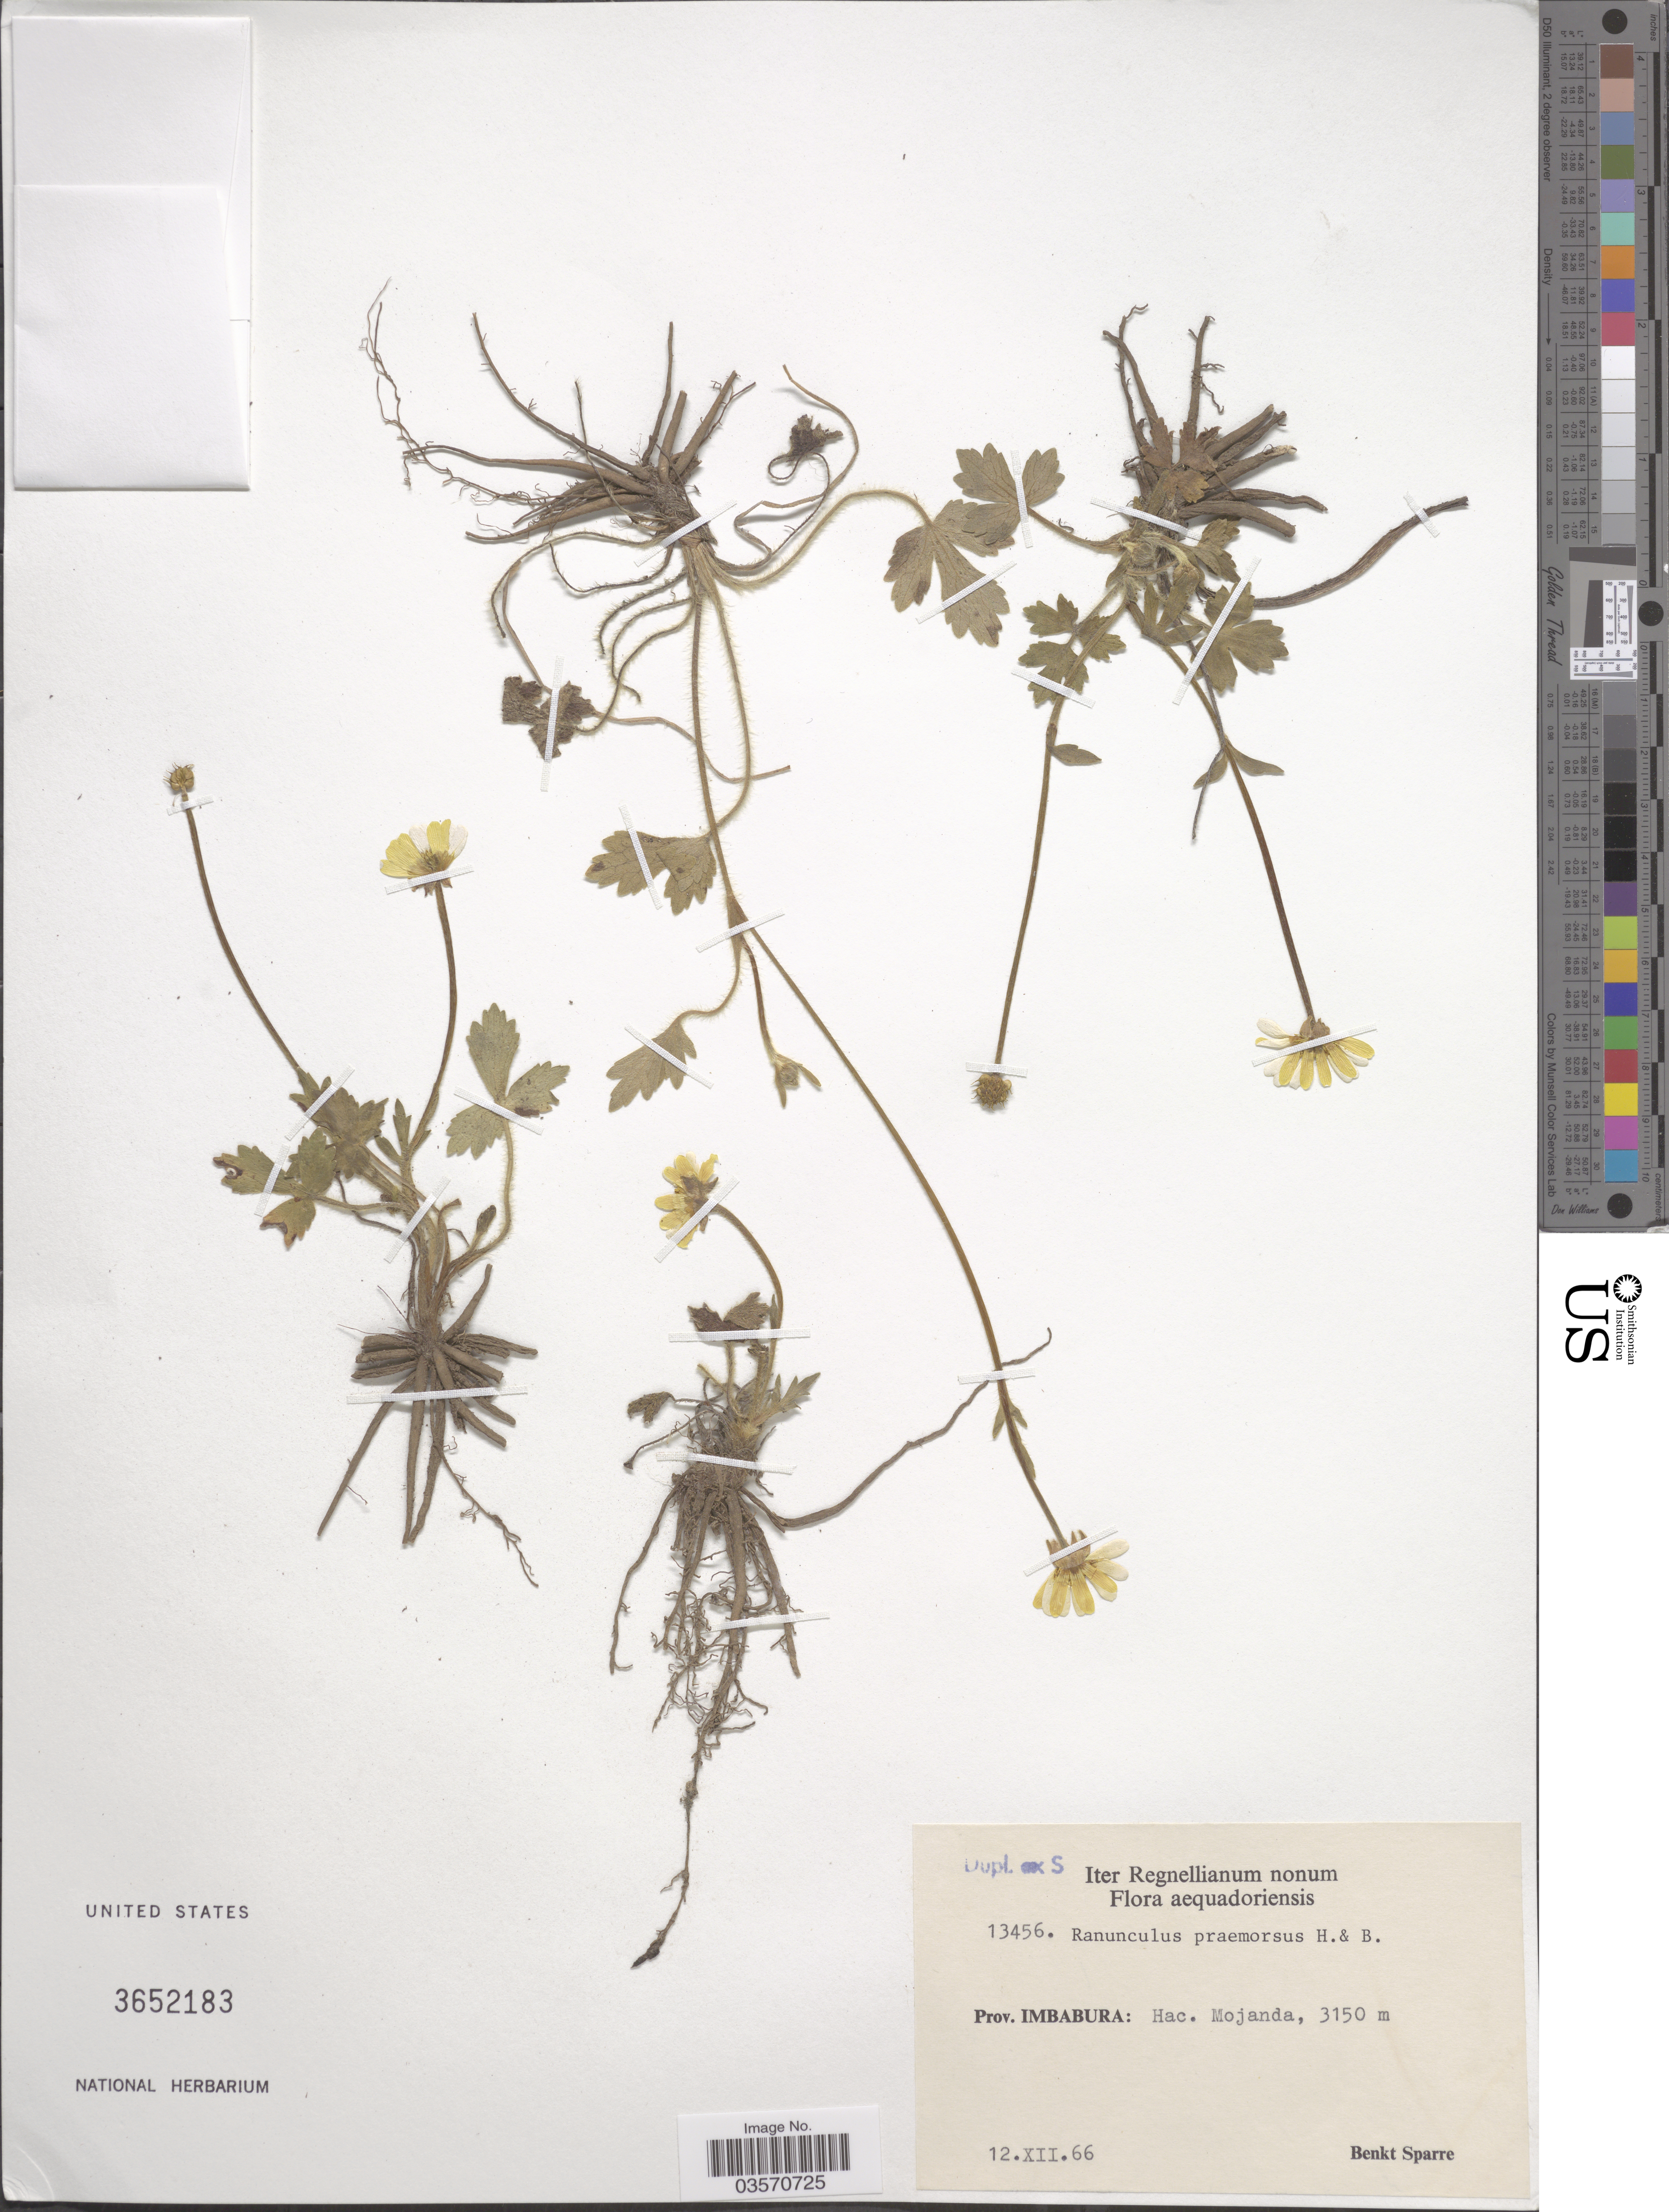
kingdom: Plantae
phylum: Tracheophyta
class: Magnoliopsida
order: Ranunculales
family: Ranunculaceae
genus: Ranunculus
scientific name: Ranunculus praemorsus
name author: Kunth ex DC.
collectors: B. Sparre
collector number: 13456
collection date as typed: Transcribed d/m/y: 12/12/66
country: Ecuador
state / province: Imbabura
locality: Aequadoriensis. Hac. Mojanda.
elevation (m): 3150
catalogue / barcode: US 3652183